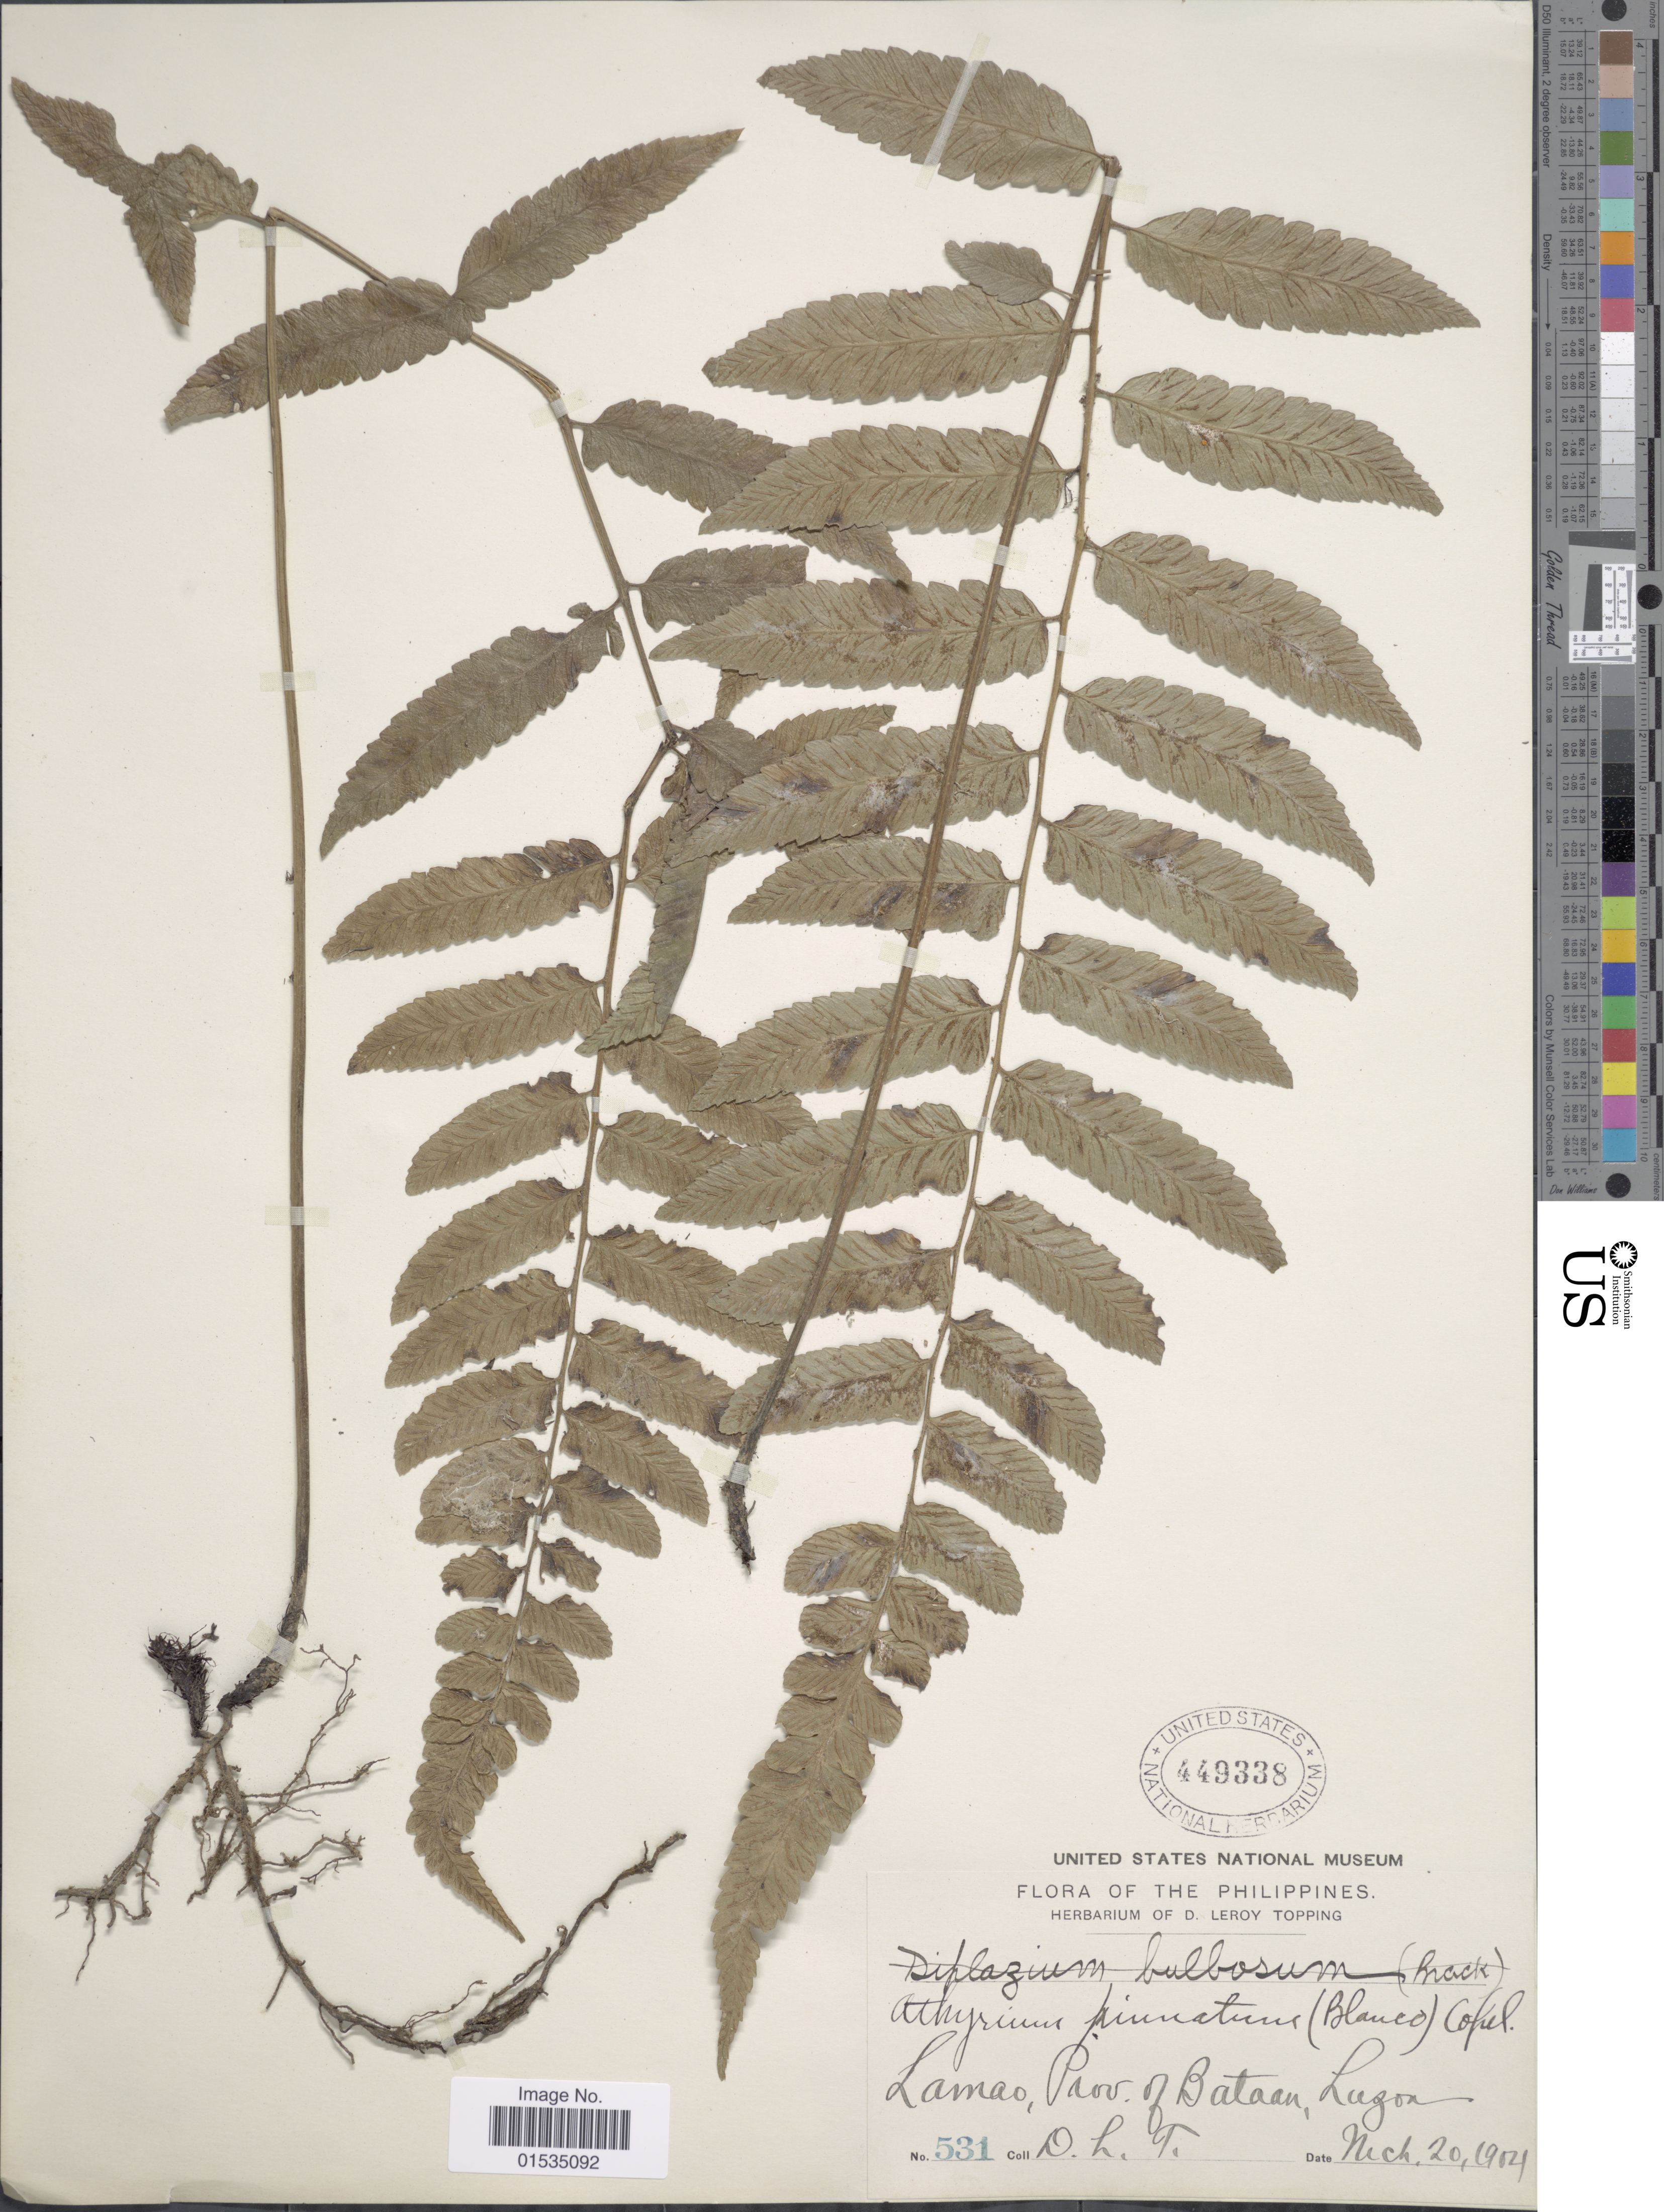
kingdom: Plantae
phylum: Tracheophyta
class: Polypodiopsida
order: Polypodiales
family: Athyriaceae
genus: Diplazium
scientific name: Diplazium petiolare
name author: C. Presl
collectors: D. L. Topping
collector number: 531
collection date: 1904-03-20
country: Philippines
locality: Lamao, Prov. of Bataan, Luzon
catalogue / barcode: US 449338